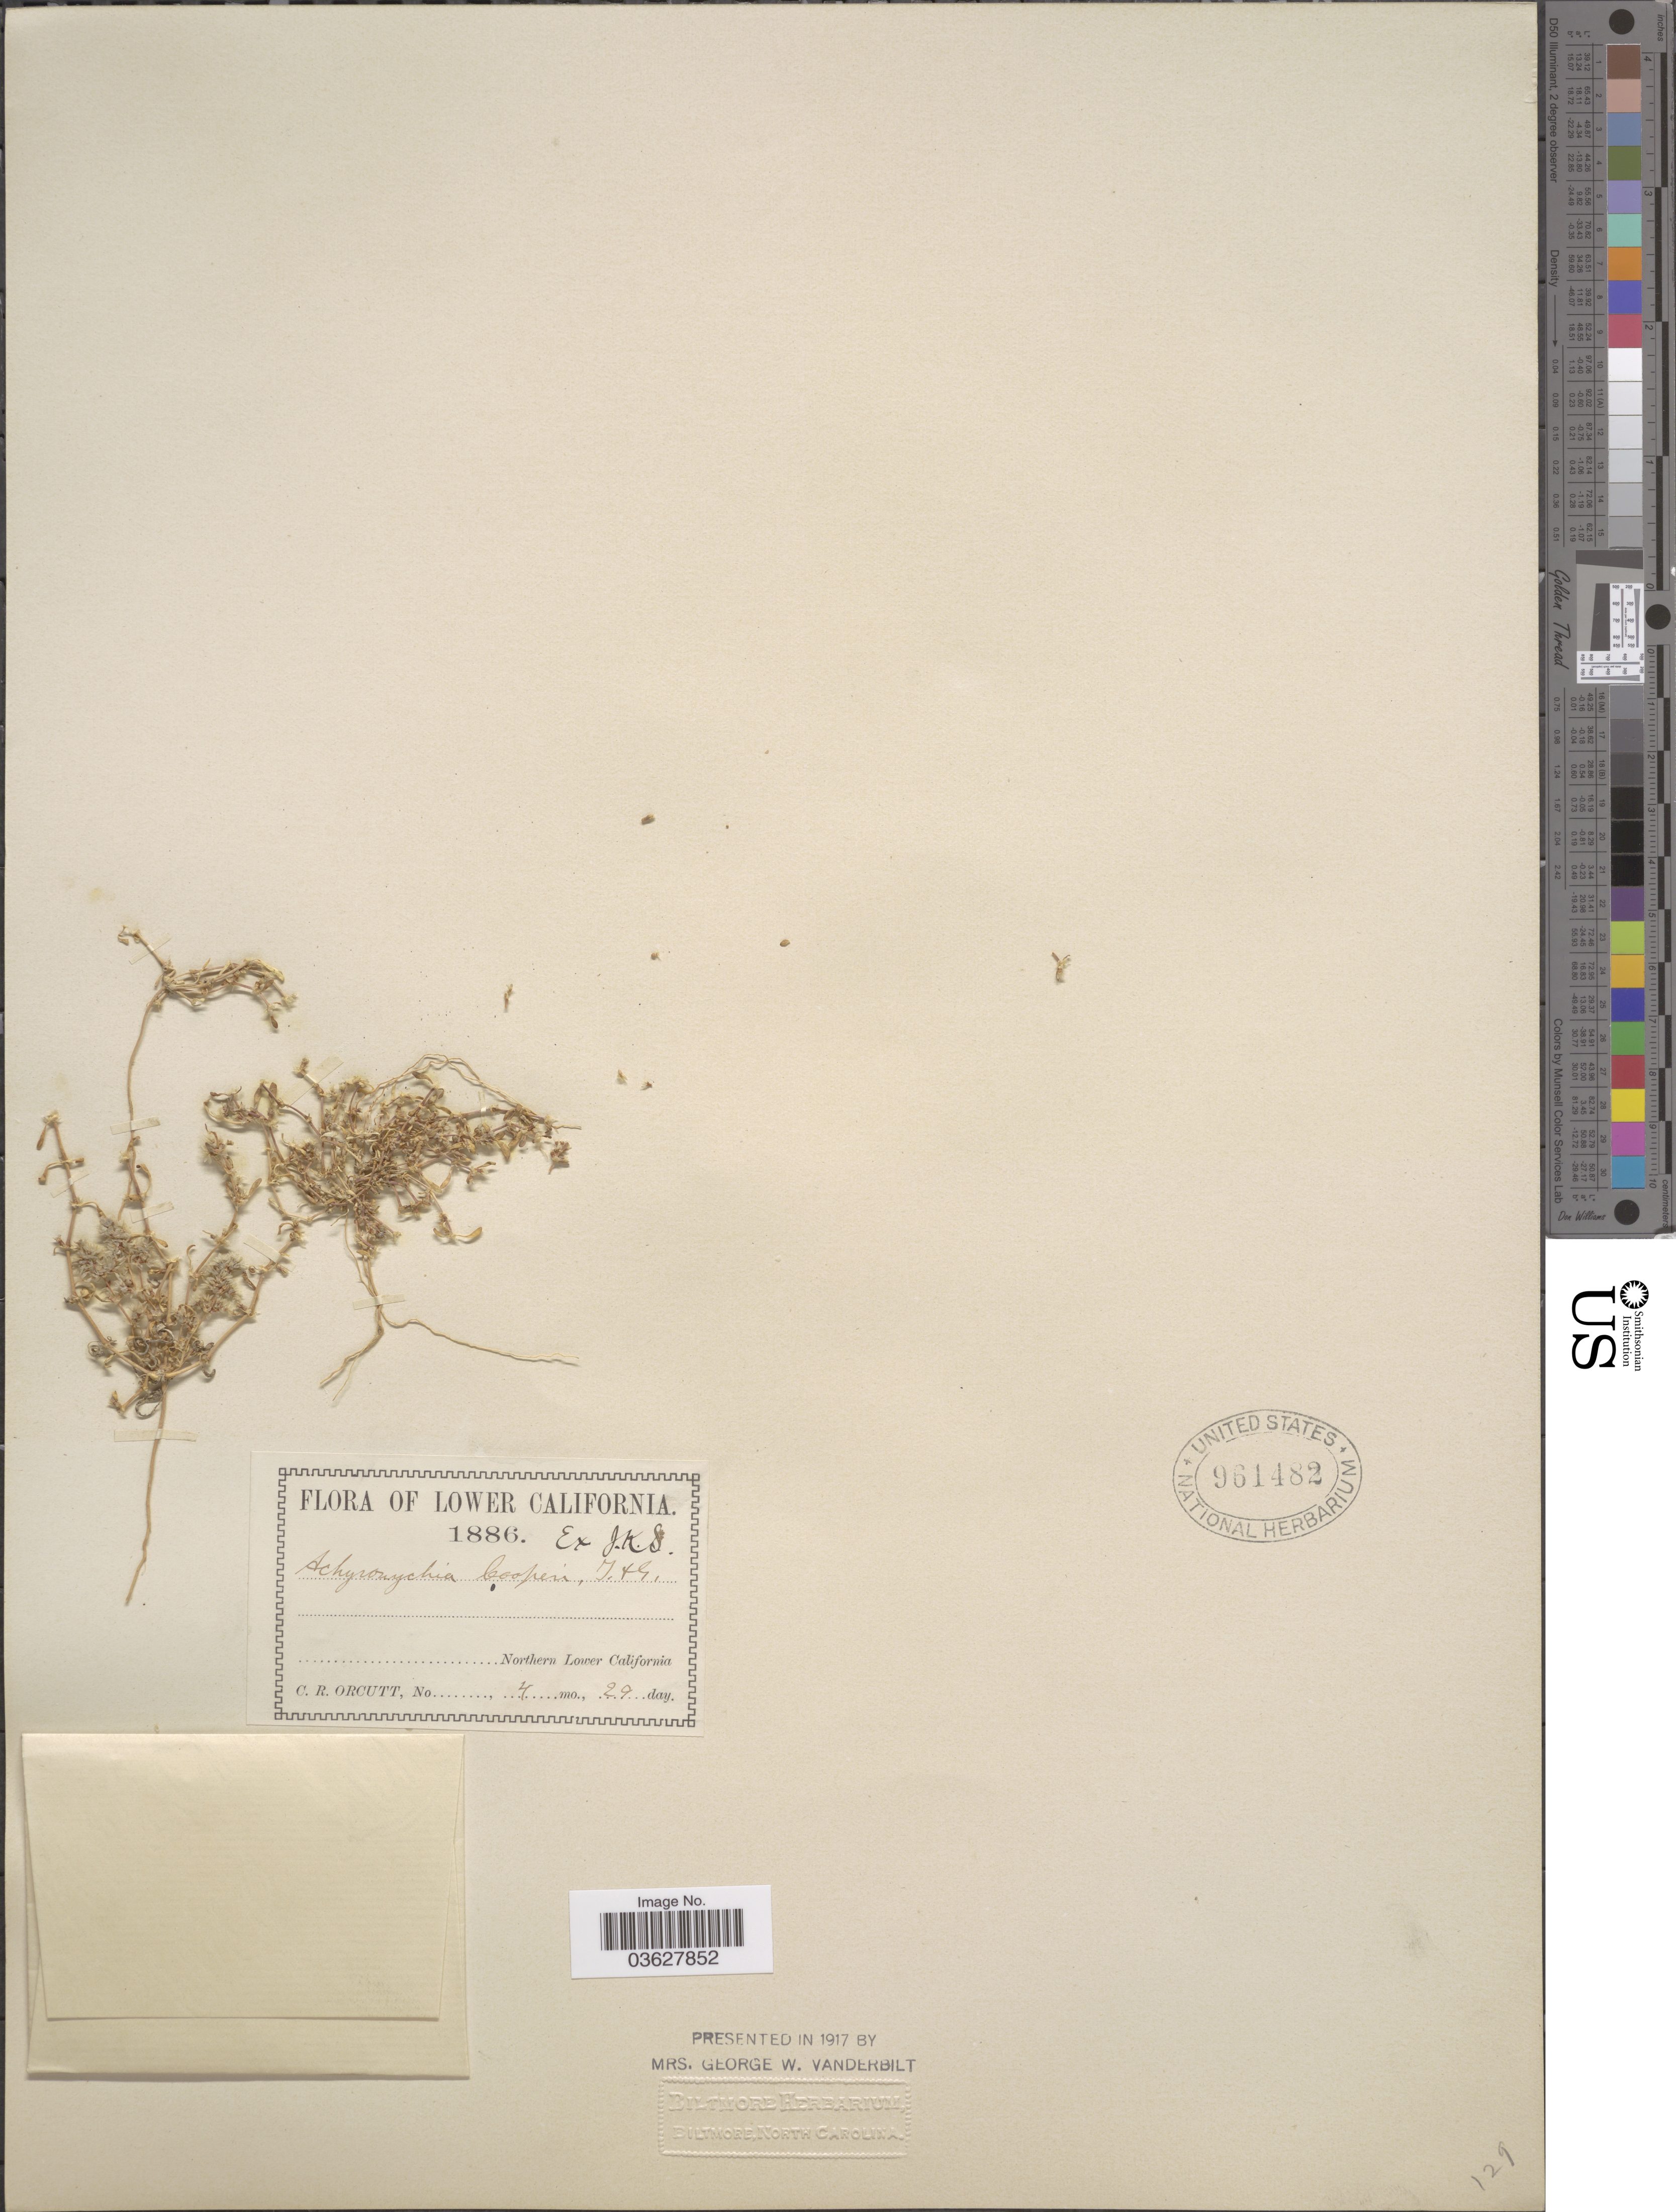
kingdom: Plantae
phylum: Tracheophyta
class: Magnoliopsida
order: Caryophyllales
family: Caryophyllaceae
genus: Achyronychia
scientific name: Achyronychia cooperi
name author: A. Gray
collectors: C. R. Orcutt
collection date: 1886-04-29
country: Mexico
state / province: Baja California Norte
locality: Lower California. Northern Lower California.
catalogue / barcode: US 961482